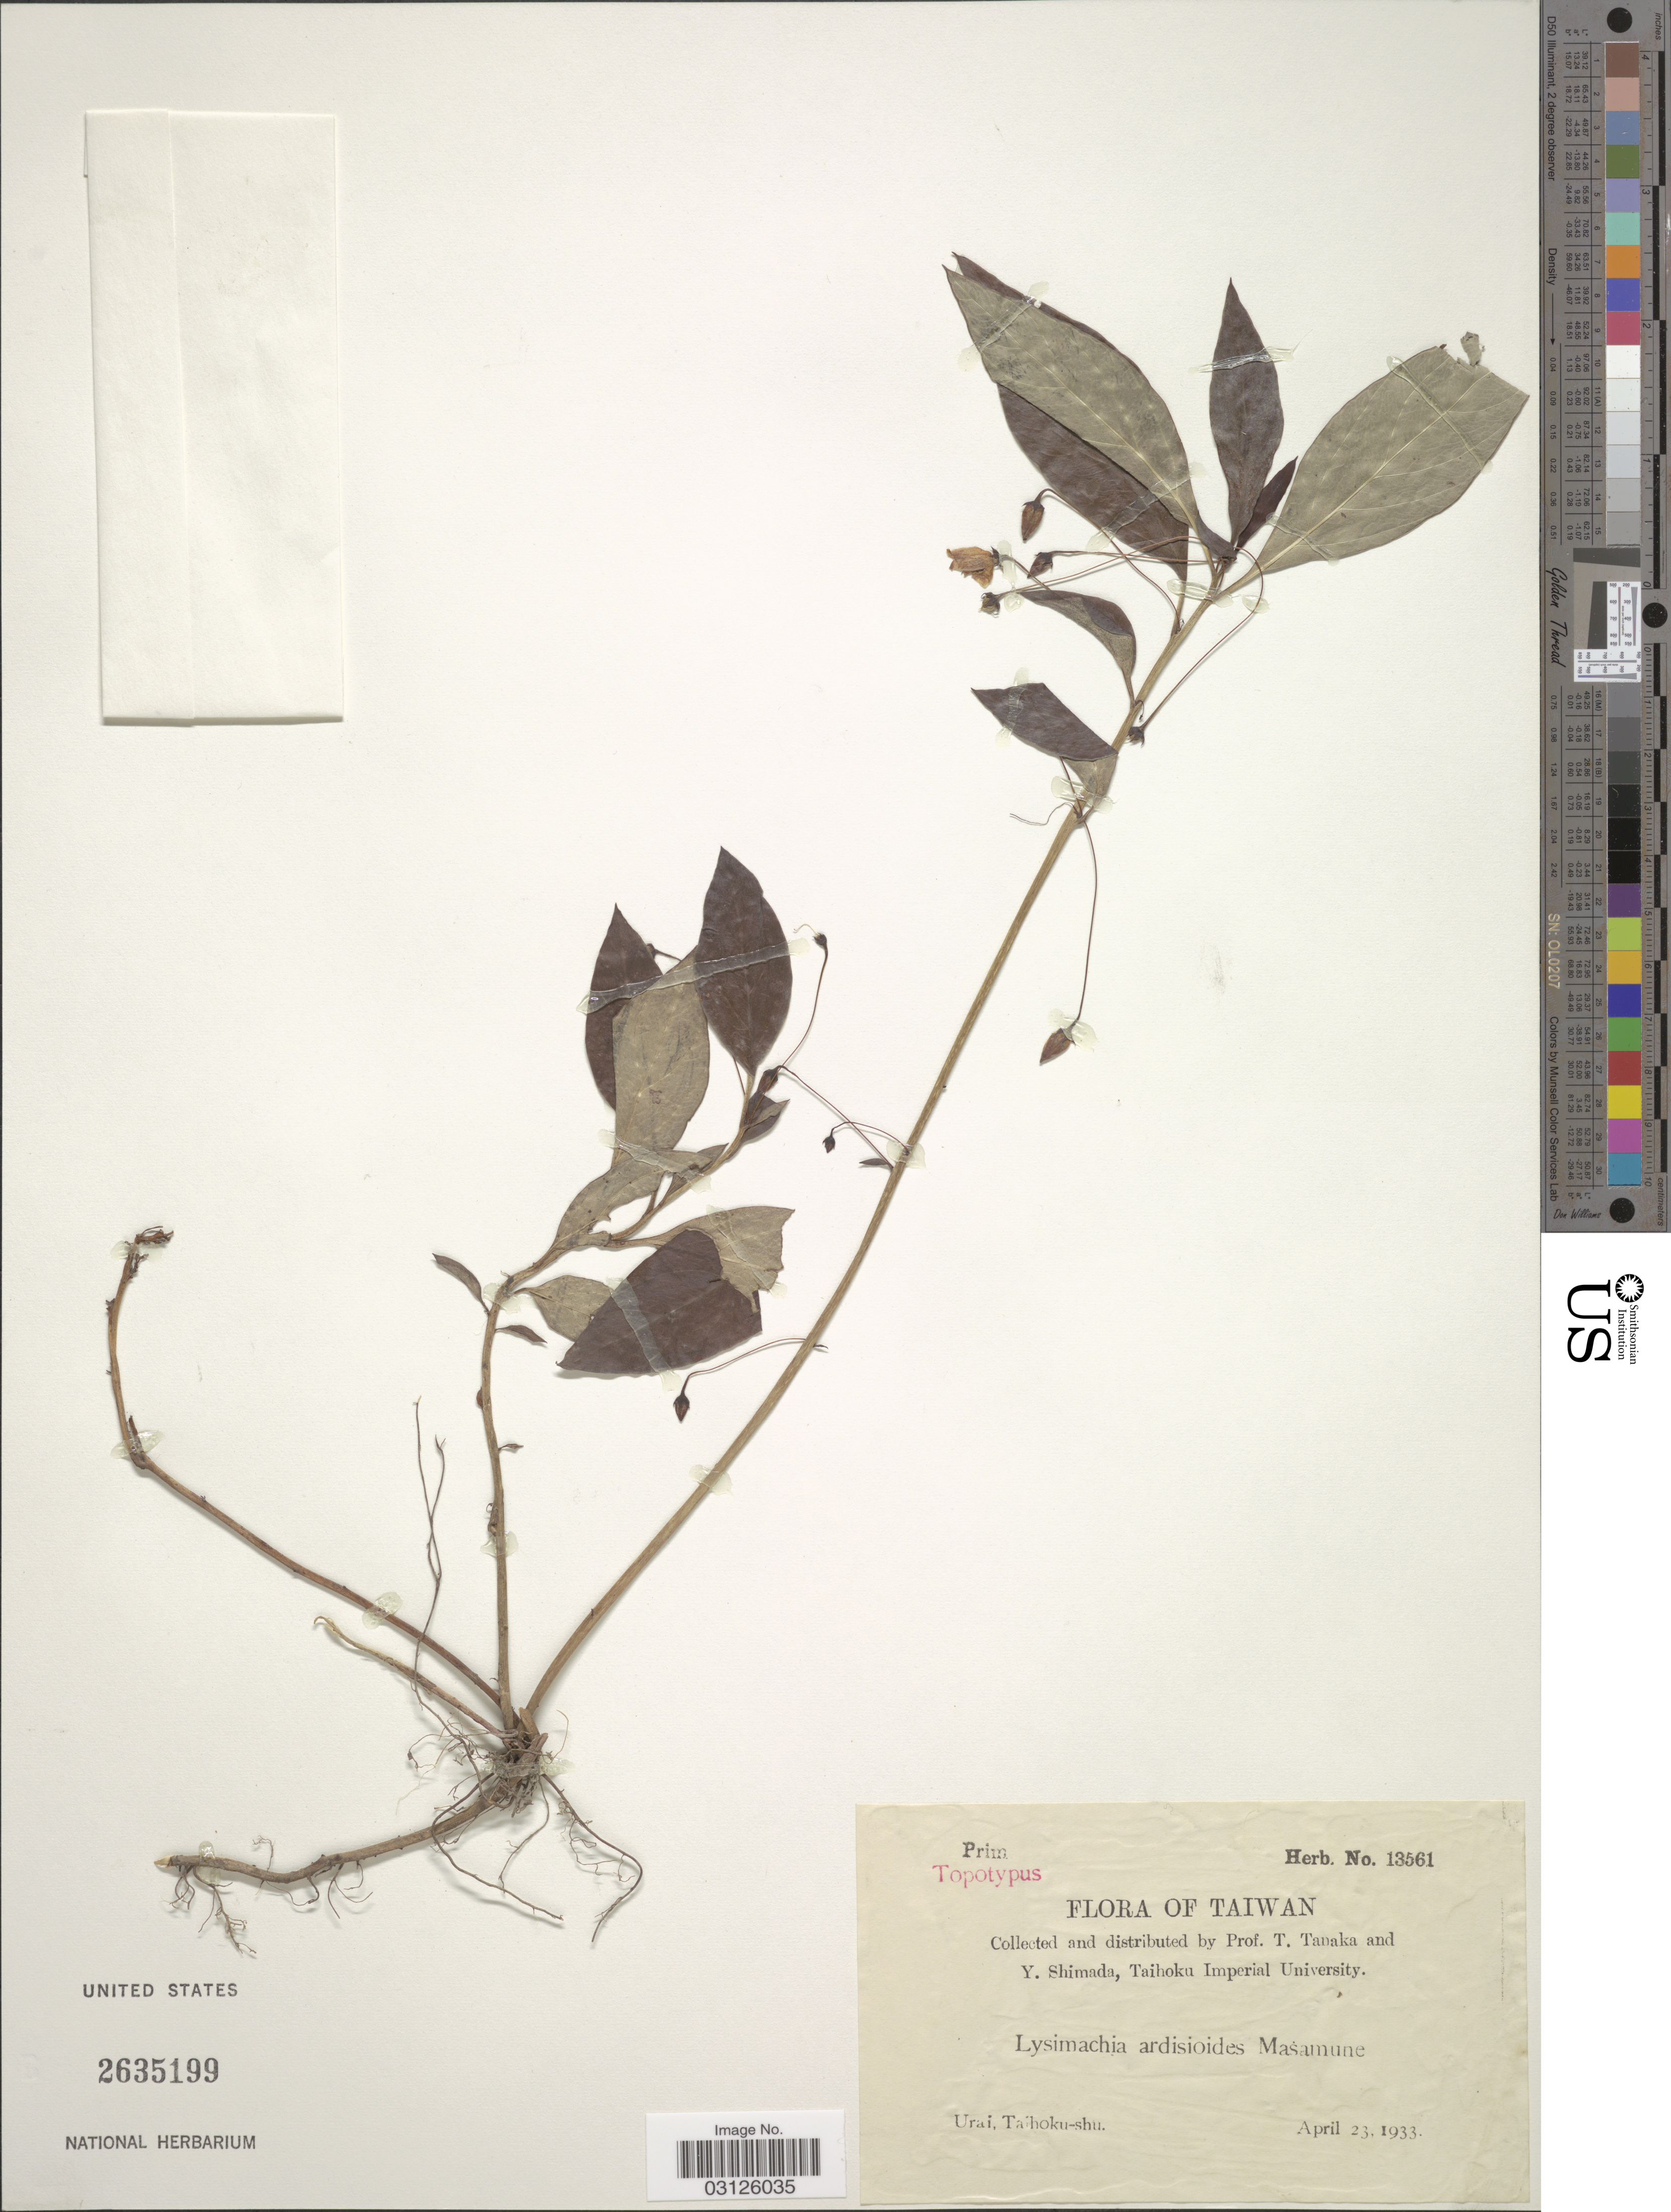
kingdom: Plantae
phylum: Tracheophyta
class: Magnoliopsida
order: Ericales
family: Primulaceae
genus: Lysimachia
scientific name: Lysimachia ardisioides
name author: Masam.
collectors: T. Tanaka & Y. Shimada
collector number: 13561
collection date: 1933-04-23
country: Taiwan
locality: Urai, Taihoku-shu.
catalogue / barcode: US 2635199